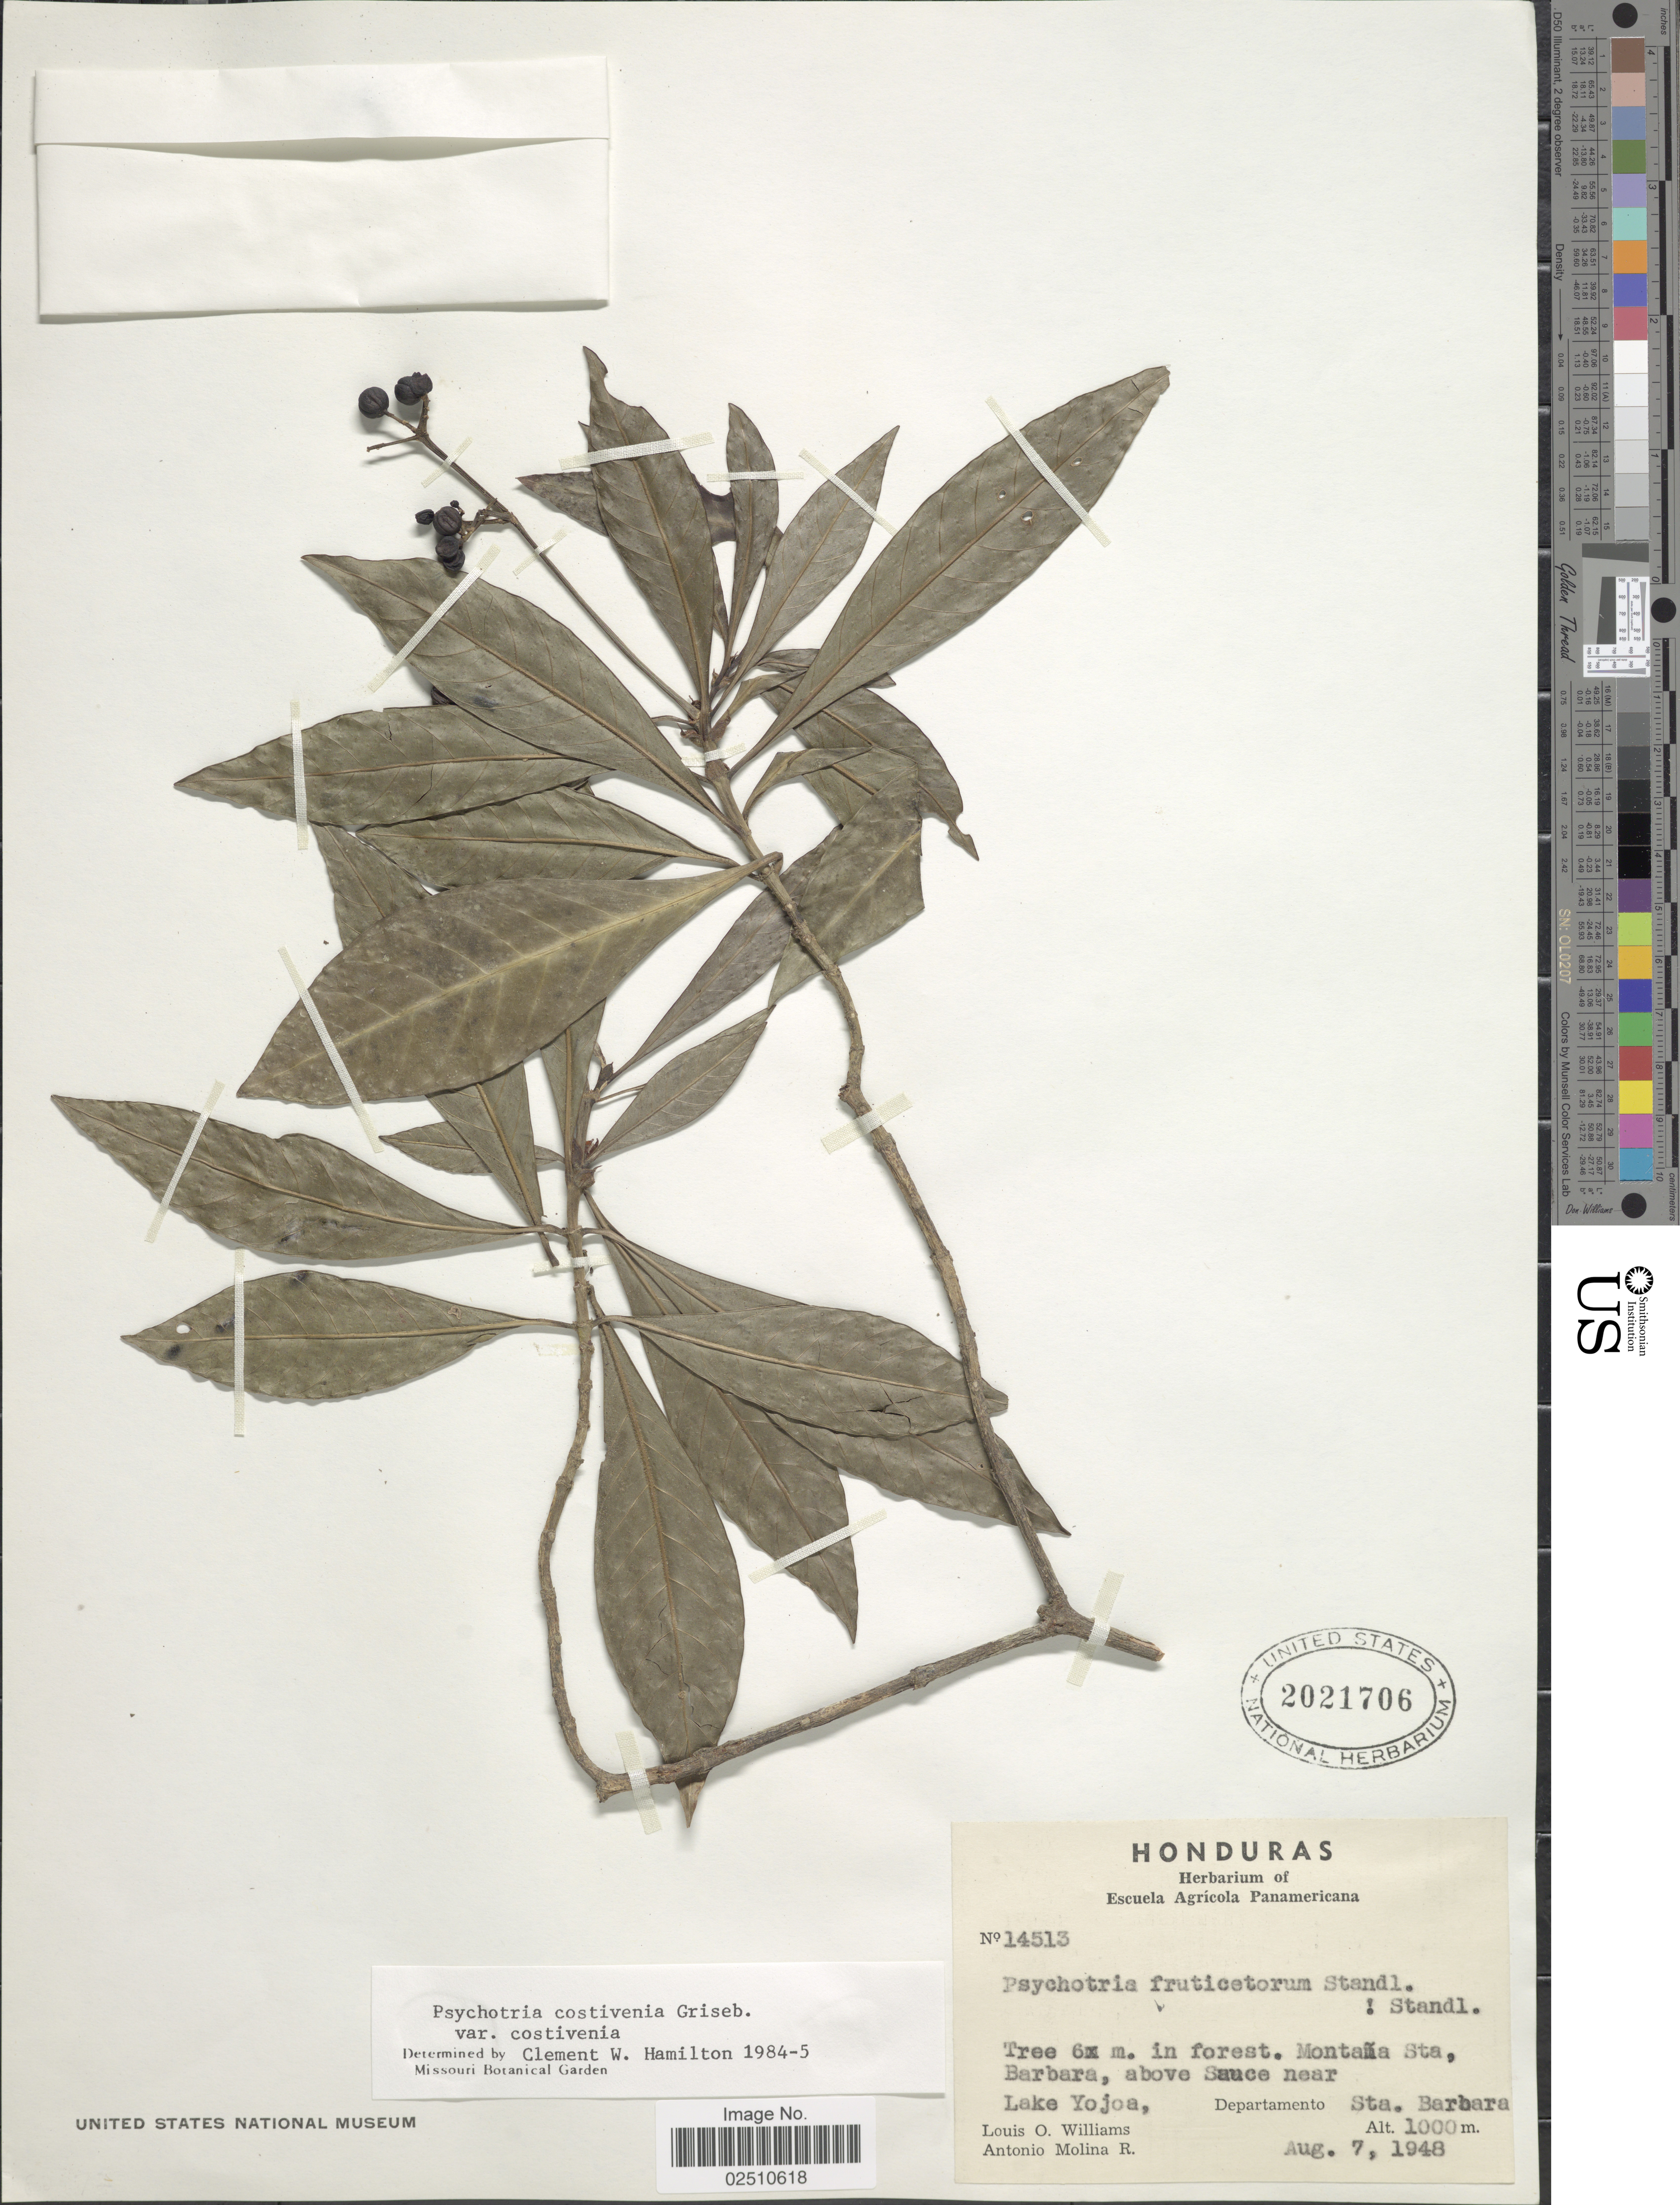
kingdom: Plantae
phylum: Tracheophyta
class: Magnoliopsida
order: Gentianales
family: Rubiaceae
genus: Psychotria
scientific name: Psychotria costivenia var. costivenia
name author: Griseb.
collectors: L. O. Williams & A. Molina R.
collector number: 14513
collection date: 1948-08-07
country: Honduras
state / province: Santa Bárbara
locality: Montana Sta. Barbara, above Sauce near Lake Yojoa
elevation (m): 1000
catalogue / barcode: US 2021706